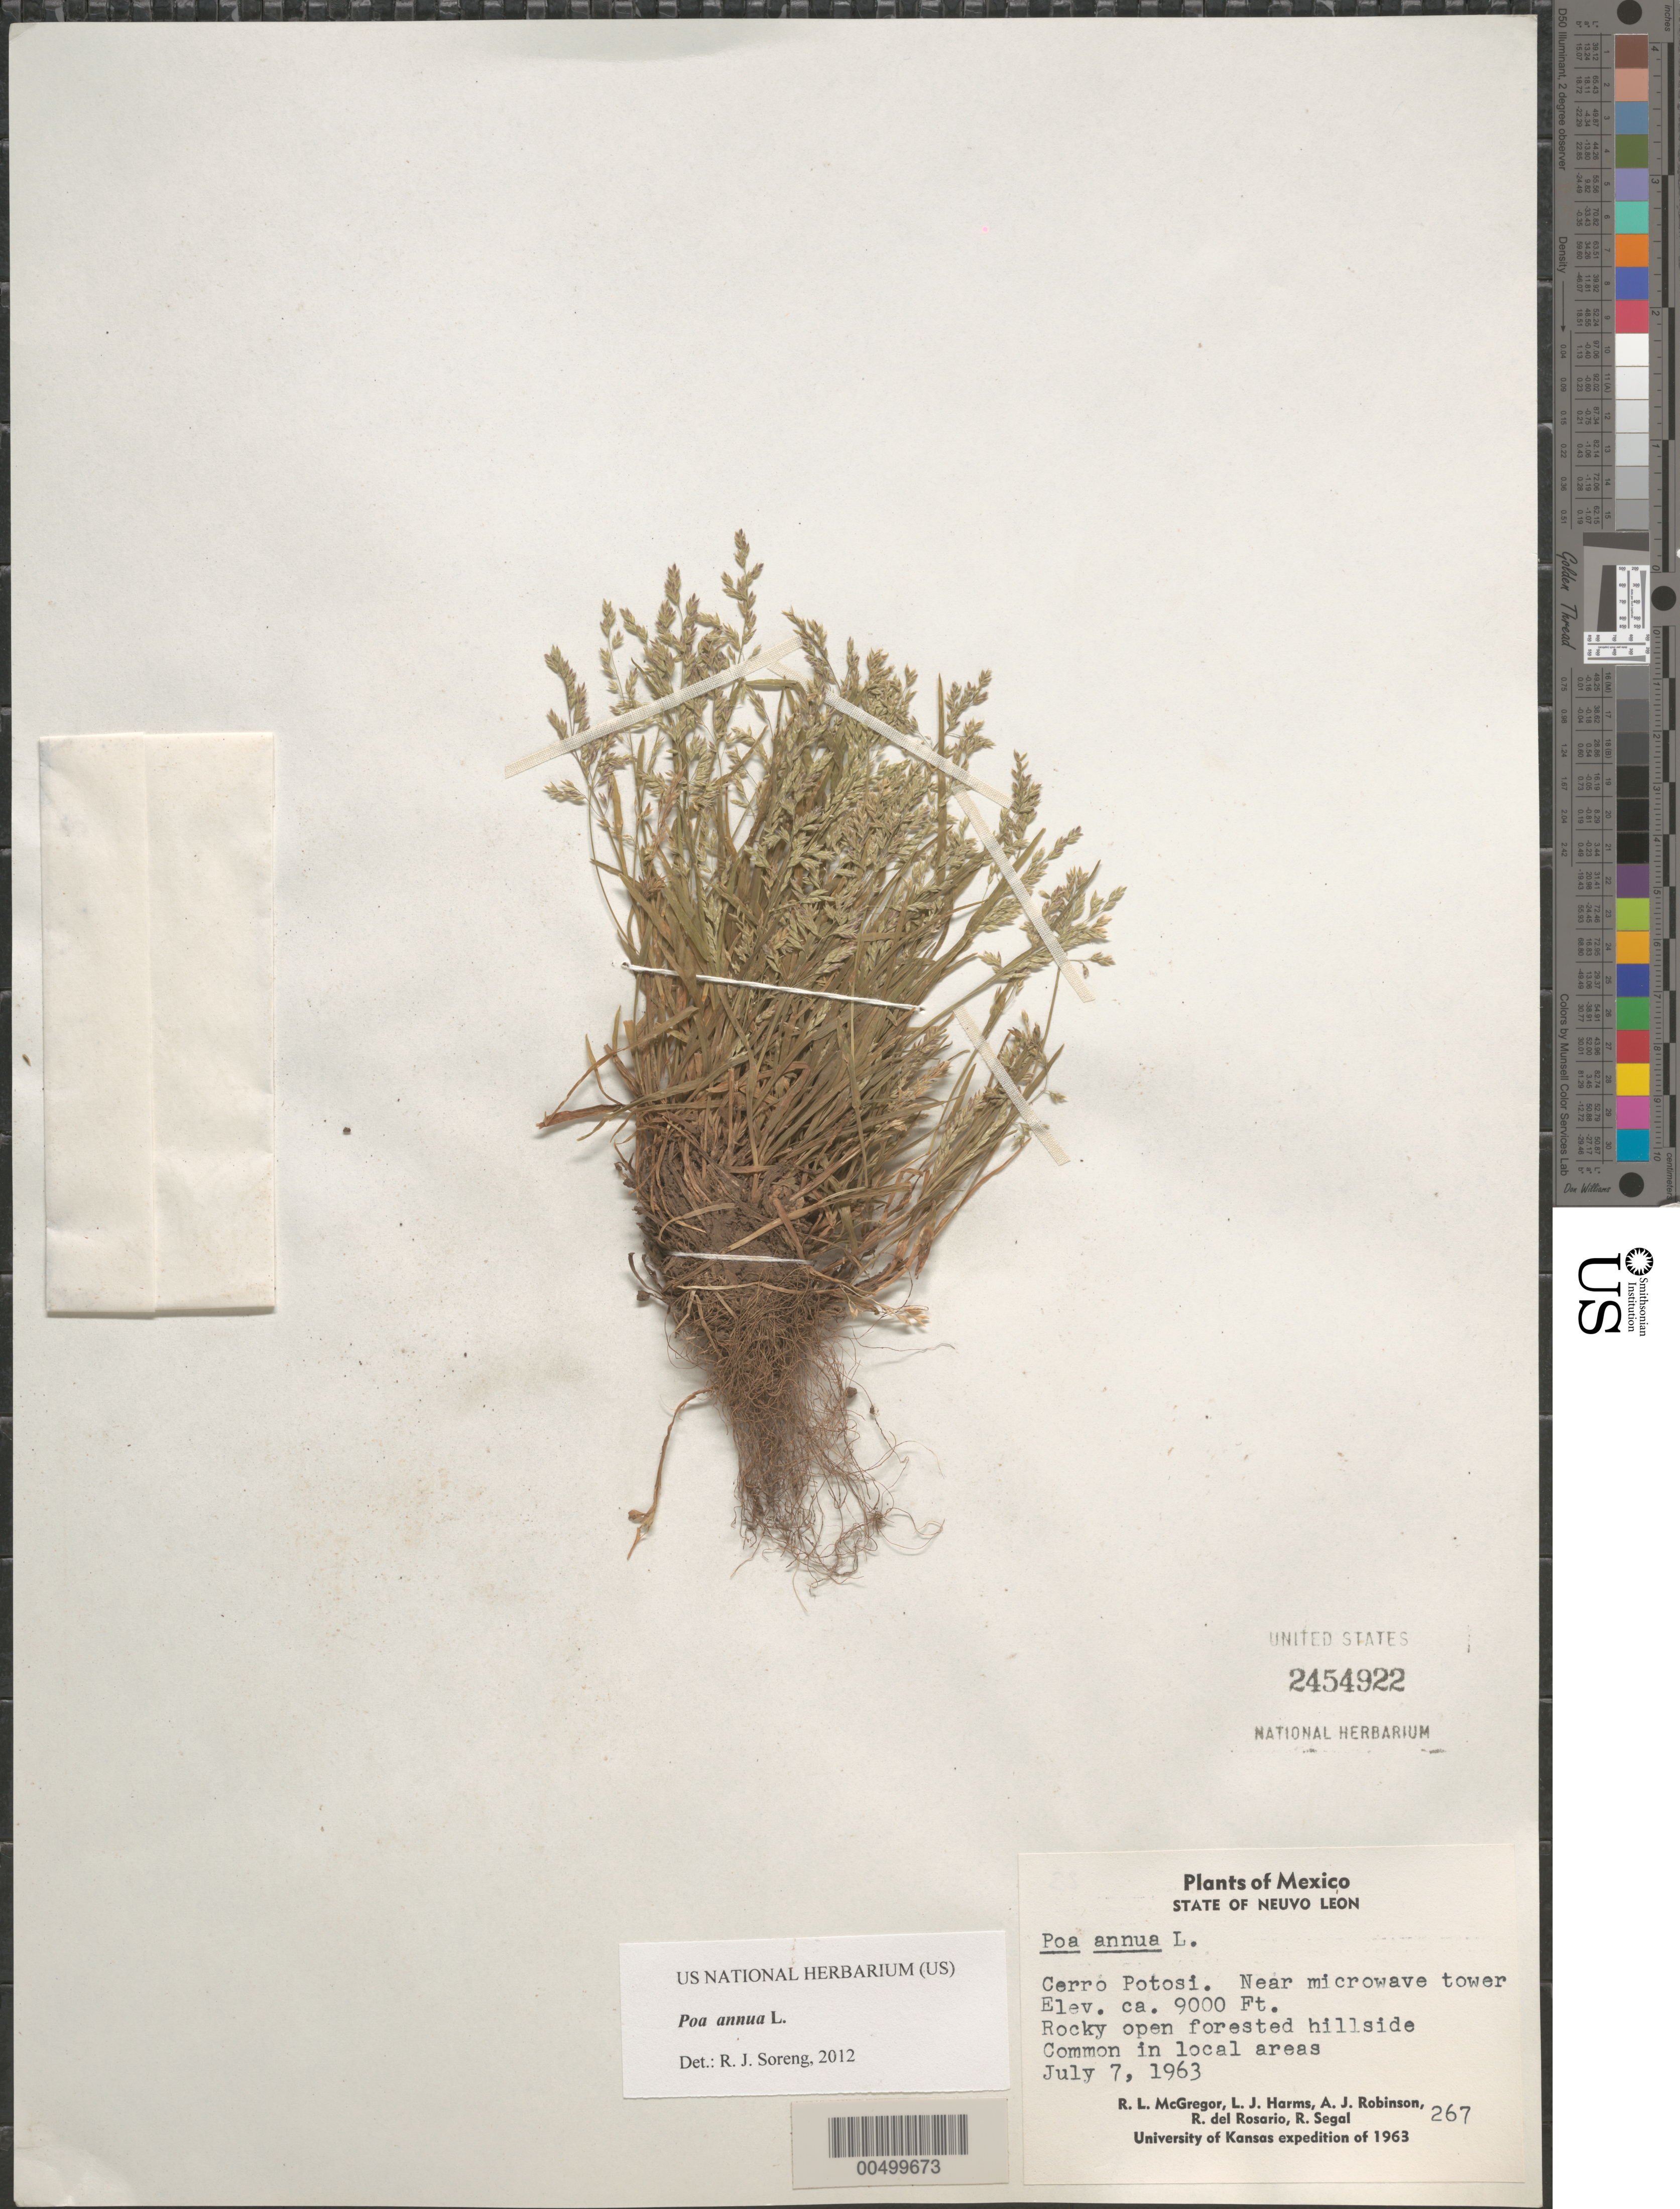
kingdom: Plantae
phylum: Tracheophyta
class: Liliopsida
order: Poales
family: Poaceae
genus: Poa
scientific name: Poa annua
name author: L.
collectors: R. McGregor, L. Harms, A. J. Robinson & R. Segal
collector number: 267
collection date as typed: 7 Jul 1963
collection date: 1963-07-07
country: Mexico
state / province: Nuevo León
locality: Cerro Potosi, near microwave tower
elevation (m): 2743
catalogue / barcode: US 2454922